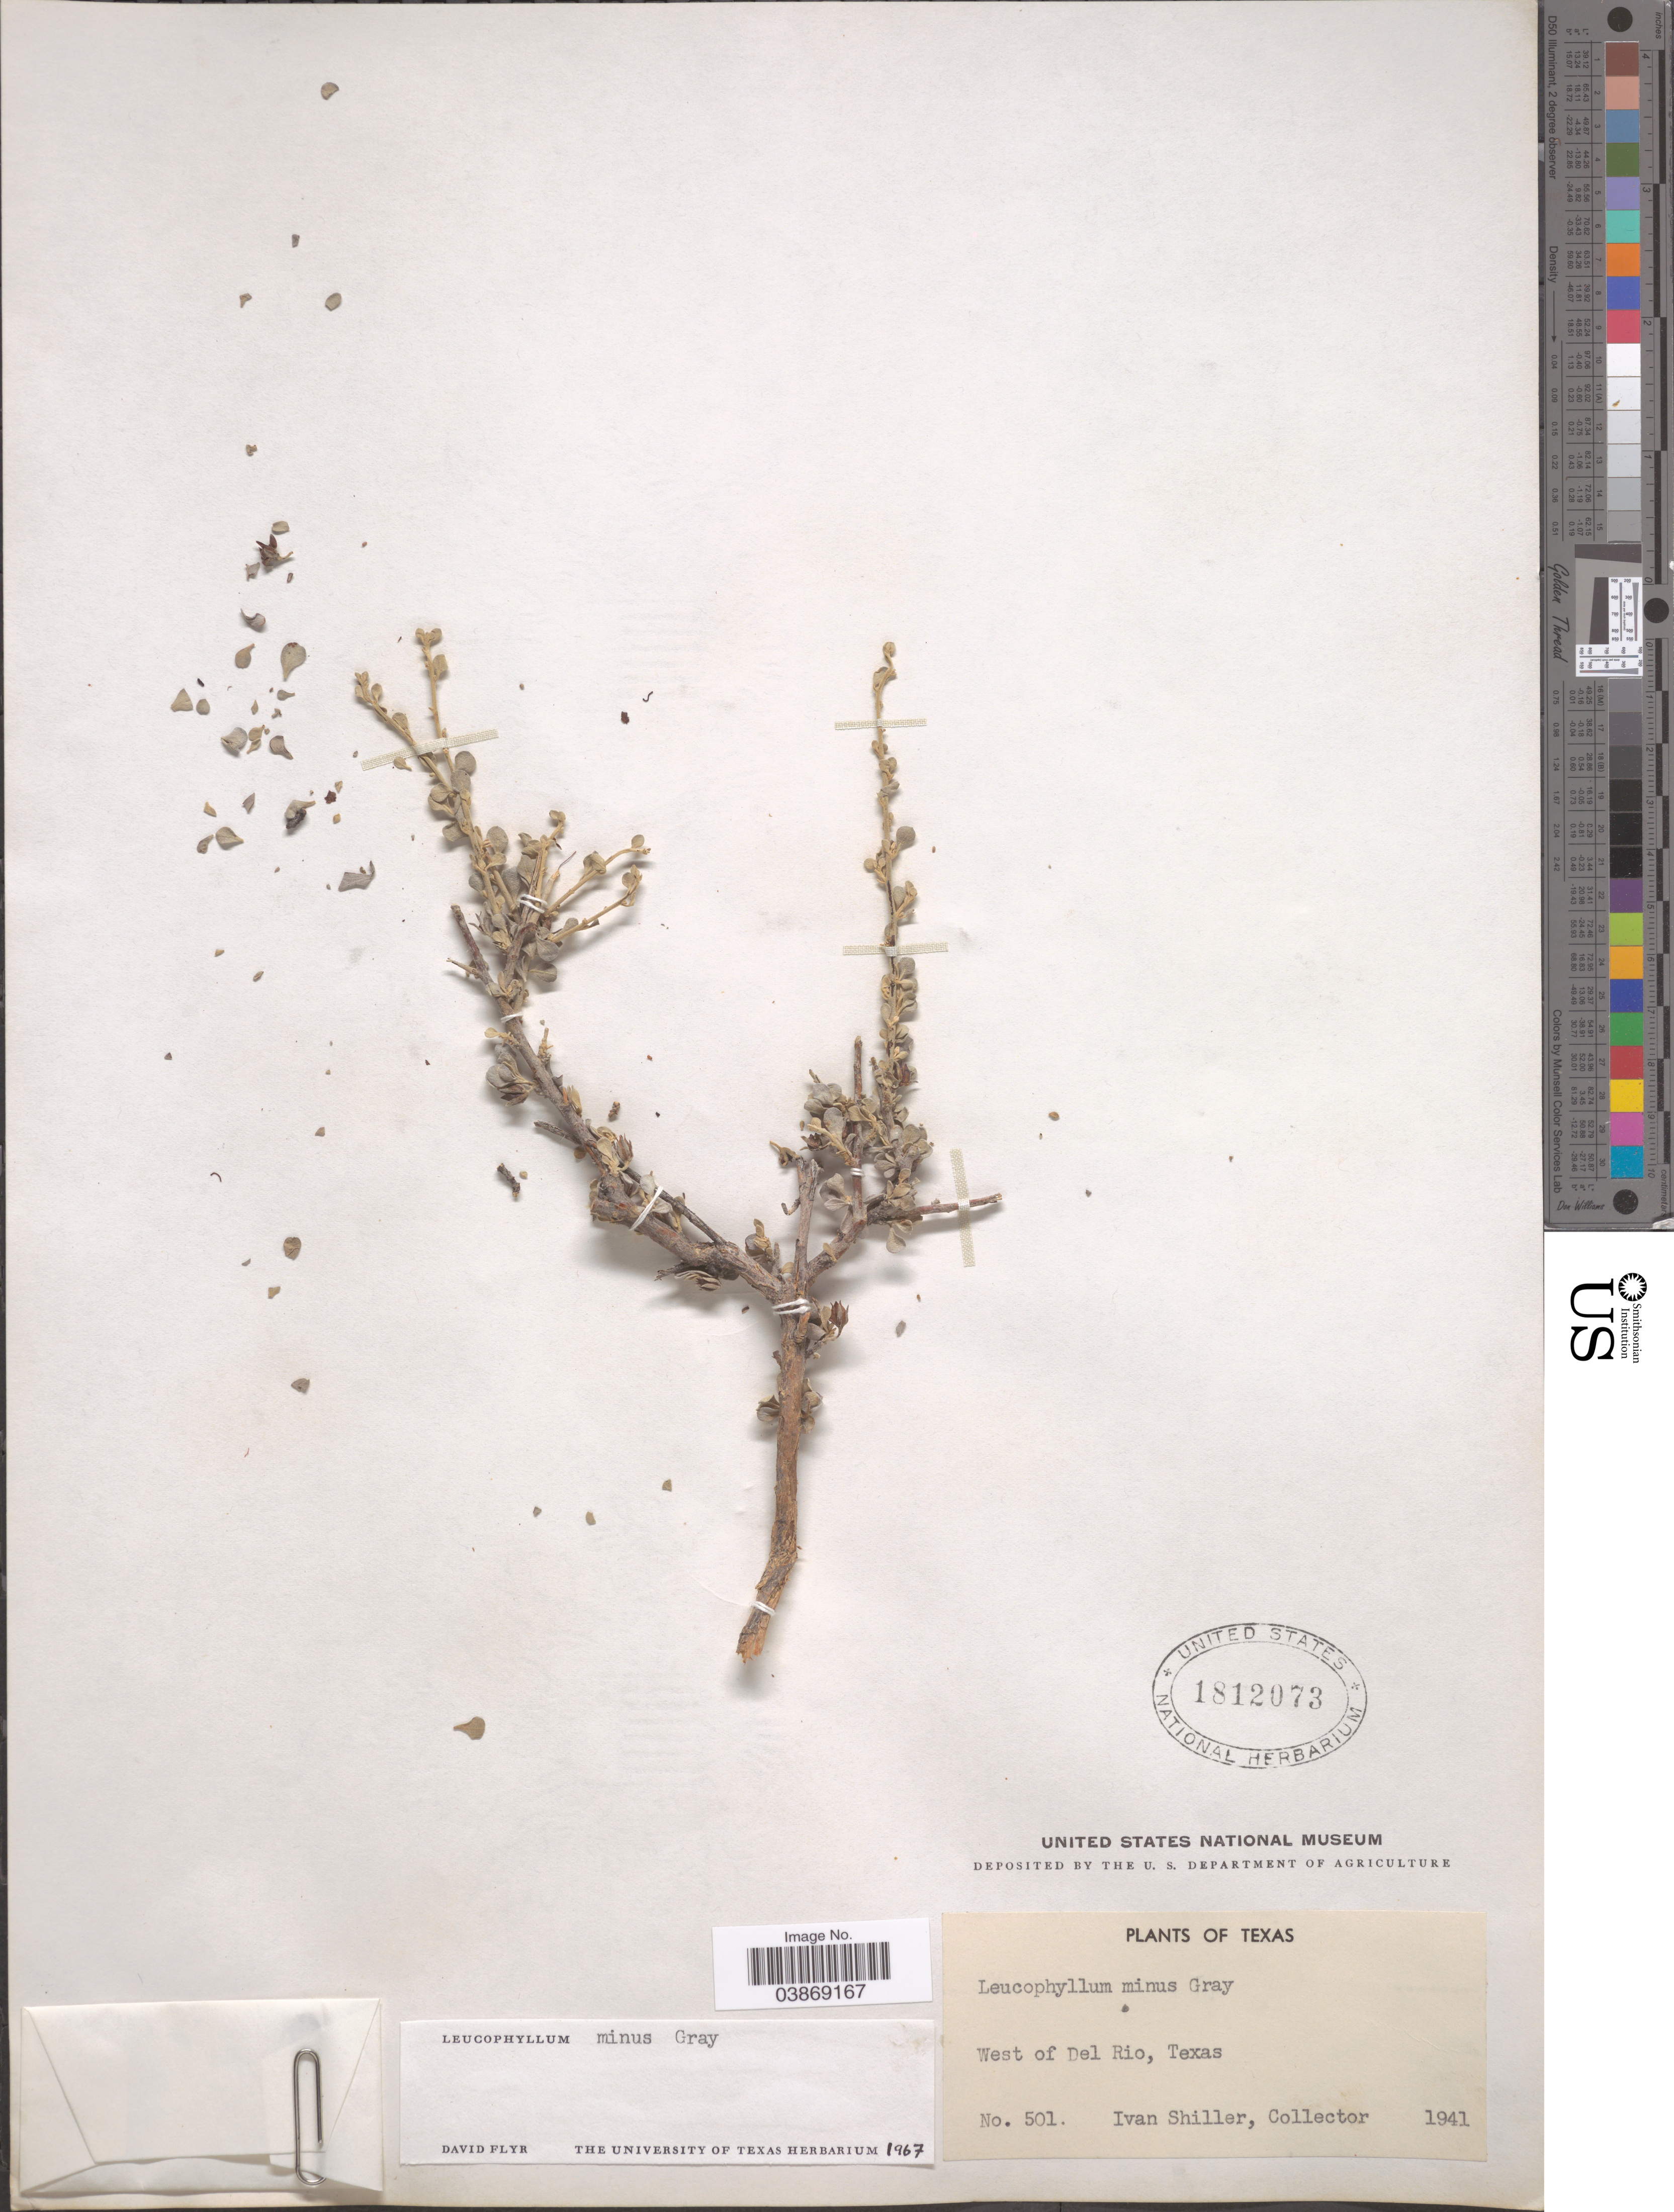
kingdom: Plantae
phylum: Tracheophyta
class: Magnoliopsida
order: Lamiales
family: Scrophulariaceae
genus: Leucophyllum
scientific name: Leucophyllum minus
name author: A. Gray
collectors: I. Shiller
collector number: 501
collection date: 1941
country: United States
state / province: Texas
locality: West of Del Rio.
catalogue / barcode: US 1812073